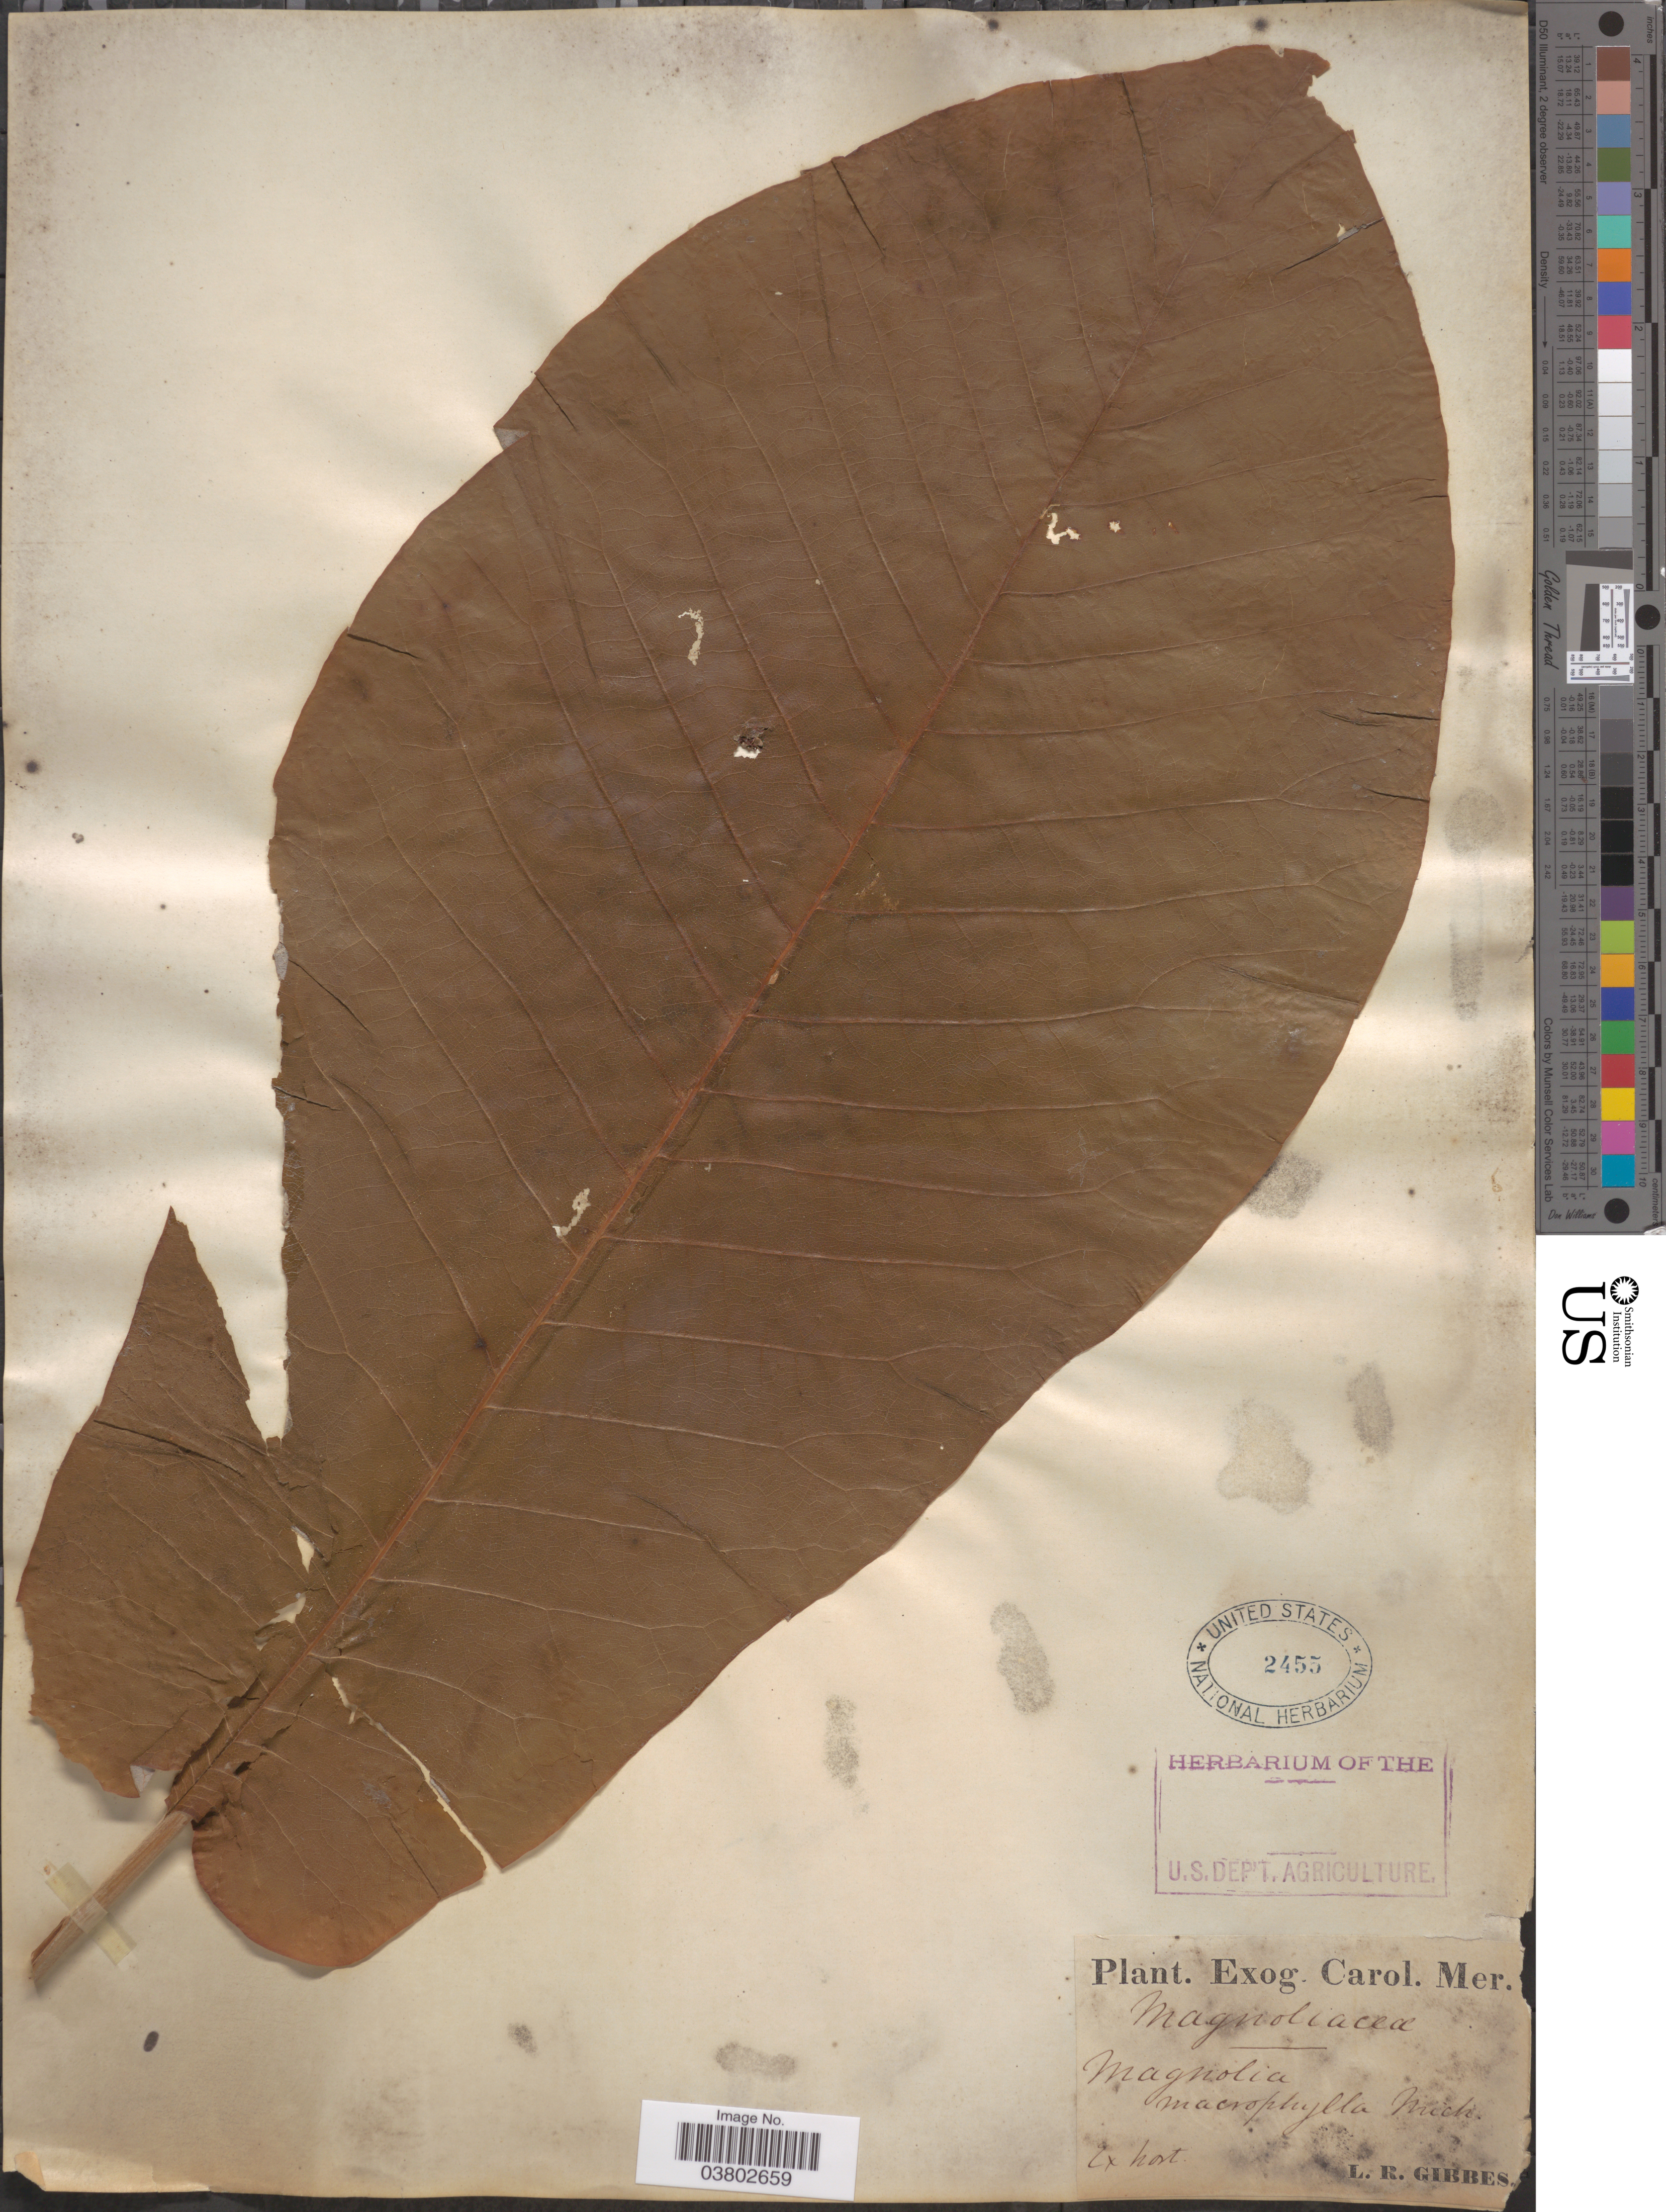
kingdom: Plantae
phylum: Tracheophyta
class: Magnoliopsida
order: Magnoliales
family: Magnoliaceae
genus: Magnolia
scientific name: Magnolia macrophylla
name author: Michx.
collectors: L. Gibbes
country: United States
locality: Ex. hort.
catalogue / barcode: US 2455